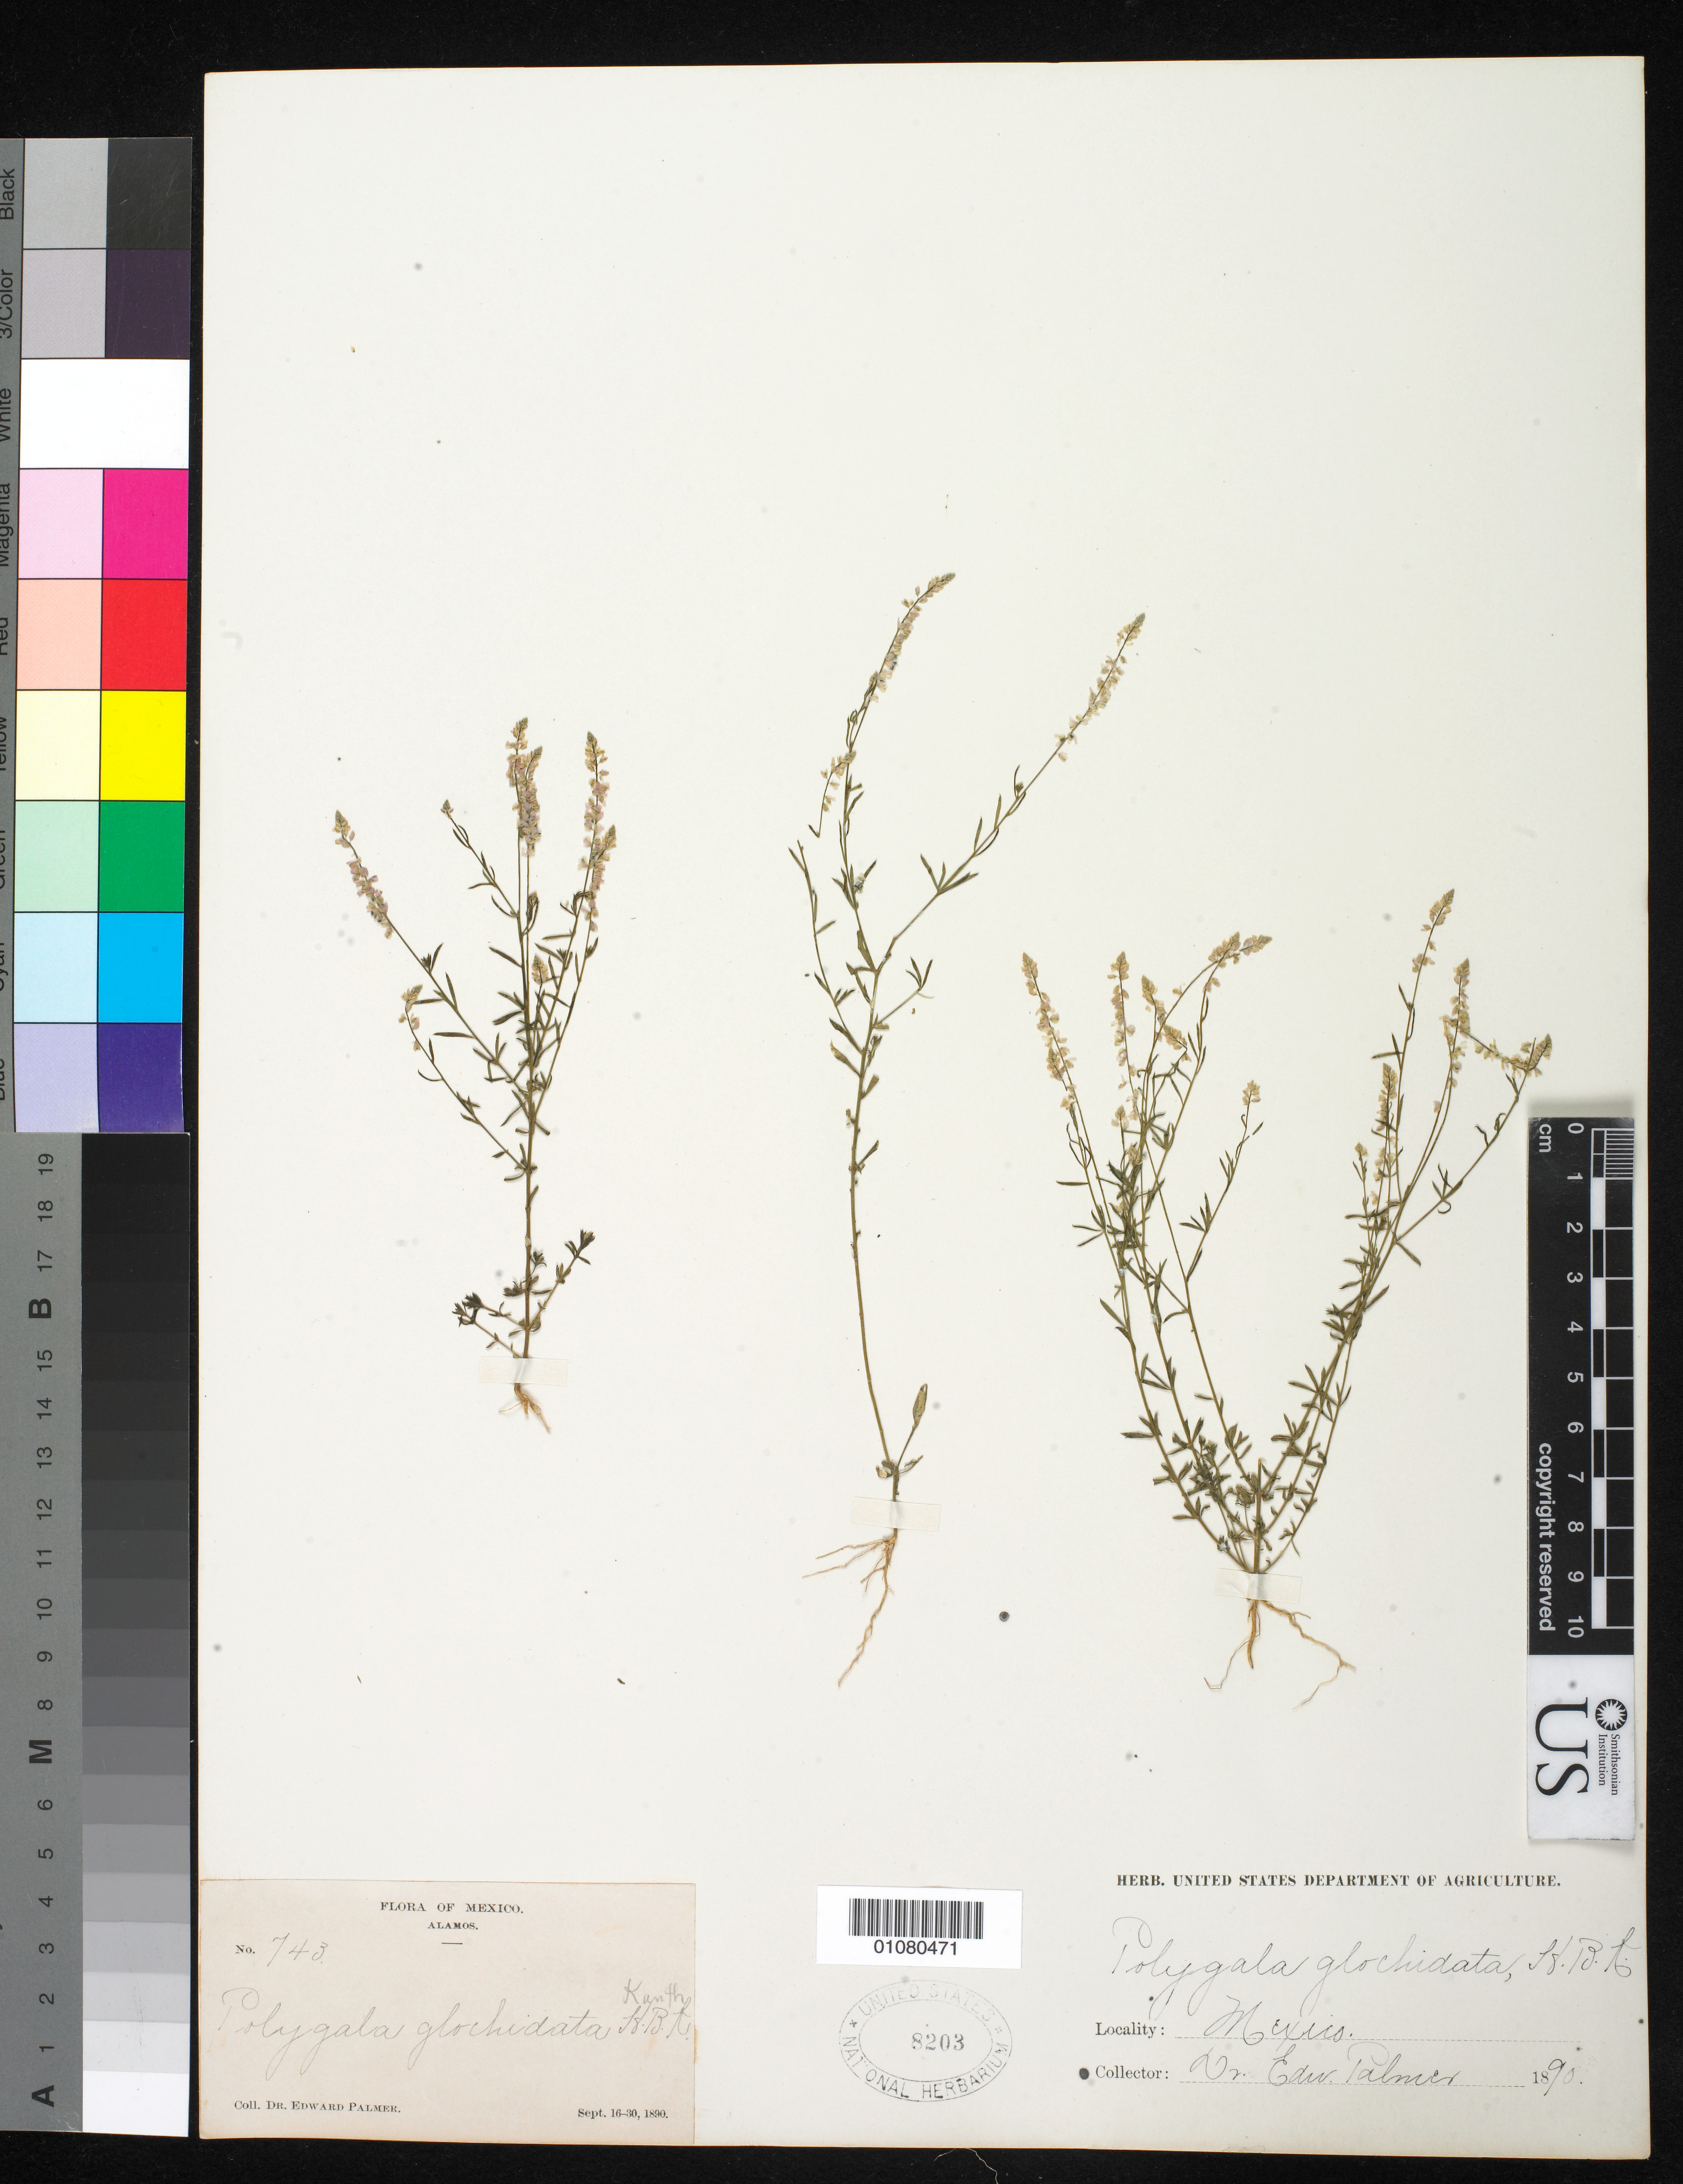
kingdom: Plantae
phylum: Tracheophyta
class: Magnoliopsida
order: Fabales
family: Polygalaceae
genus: Polygala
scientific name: Polygala glochidiata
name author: Kunth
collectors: E. Palmer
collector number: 740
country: Mexico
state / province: Sonora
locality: Alamos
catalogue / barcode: US 8203